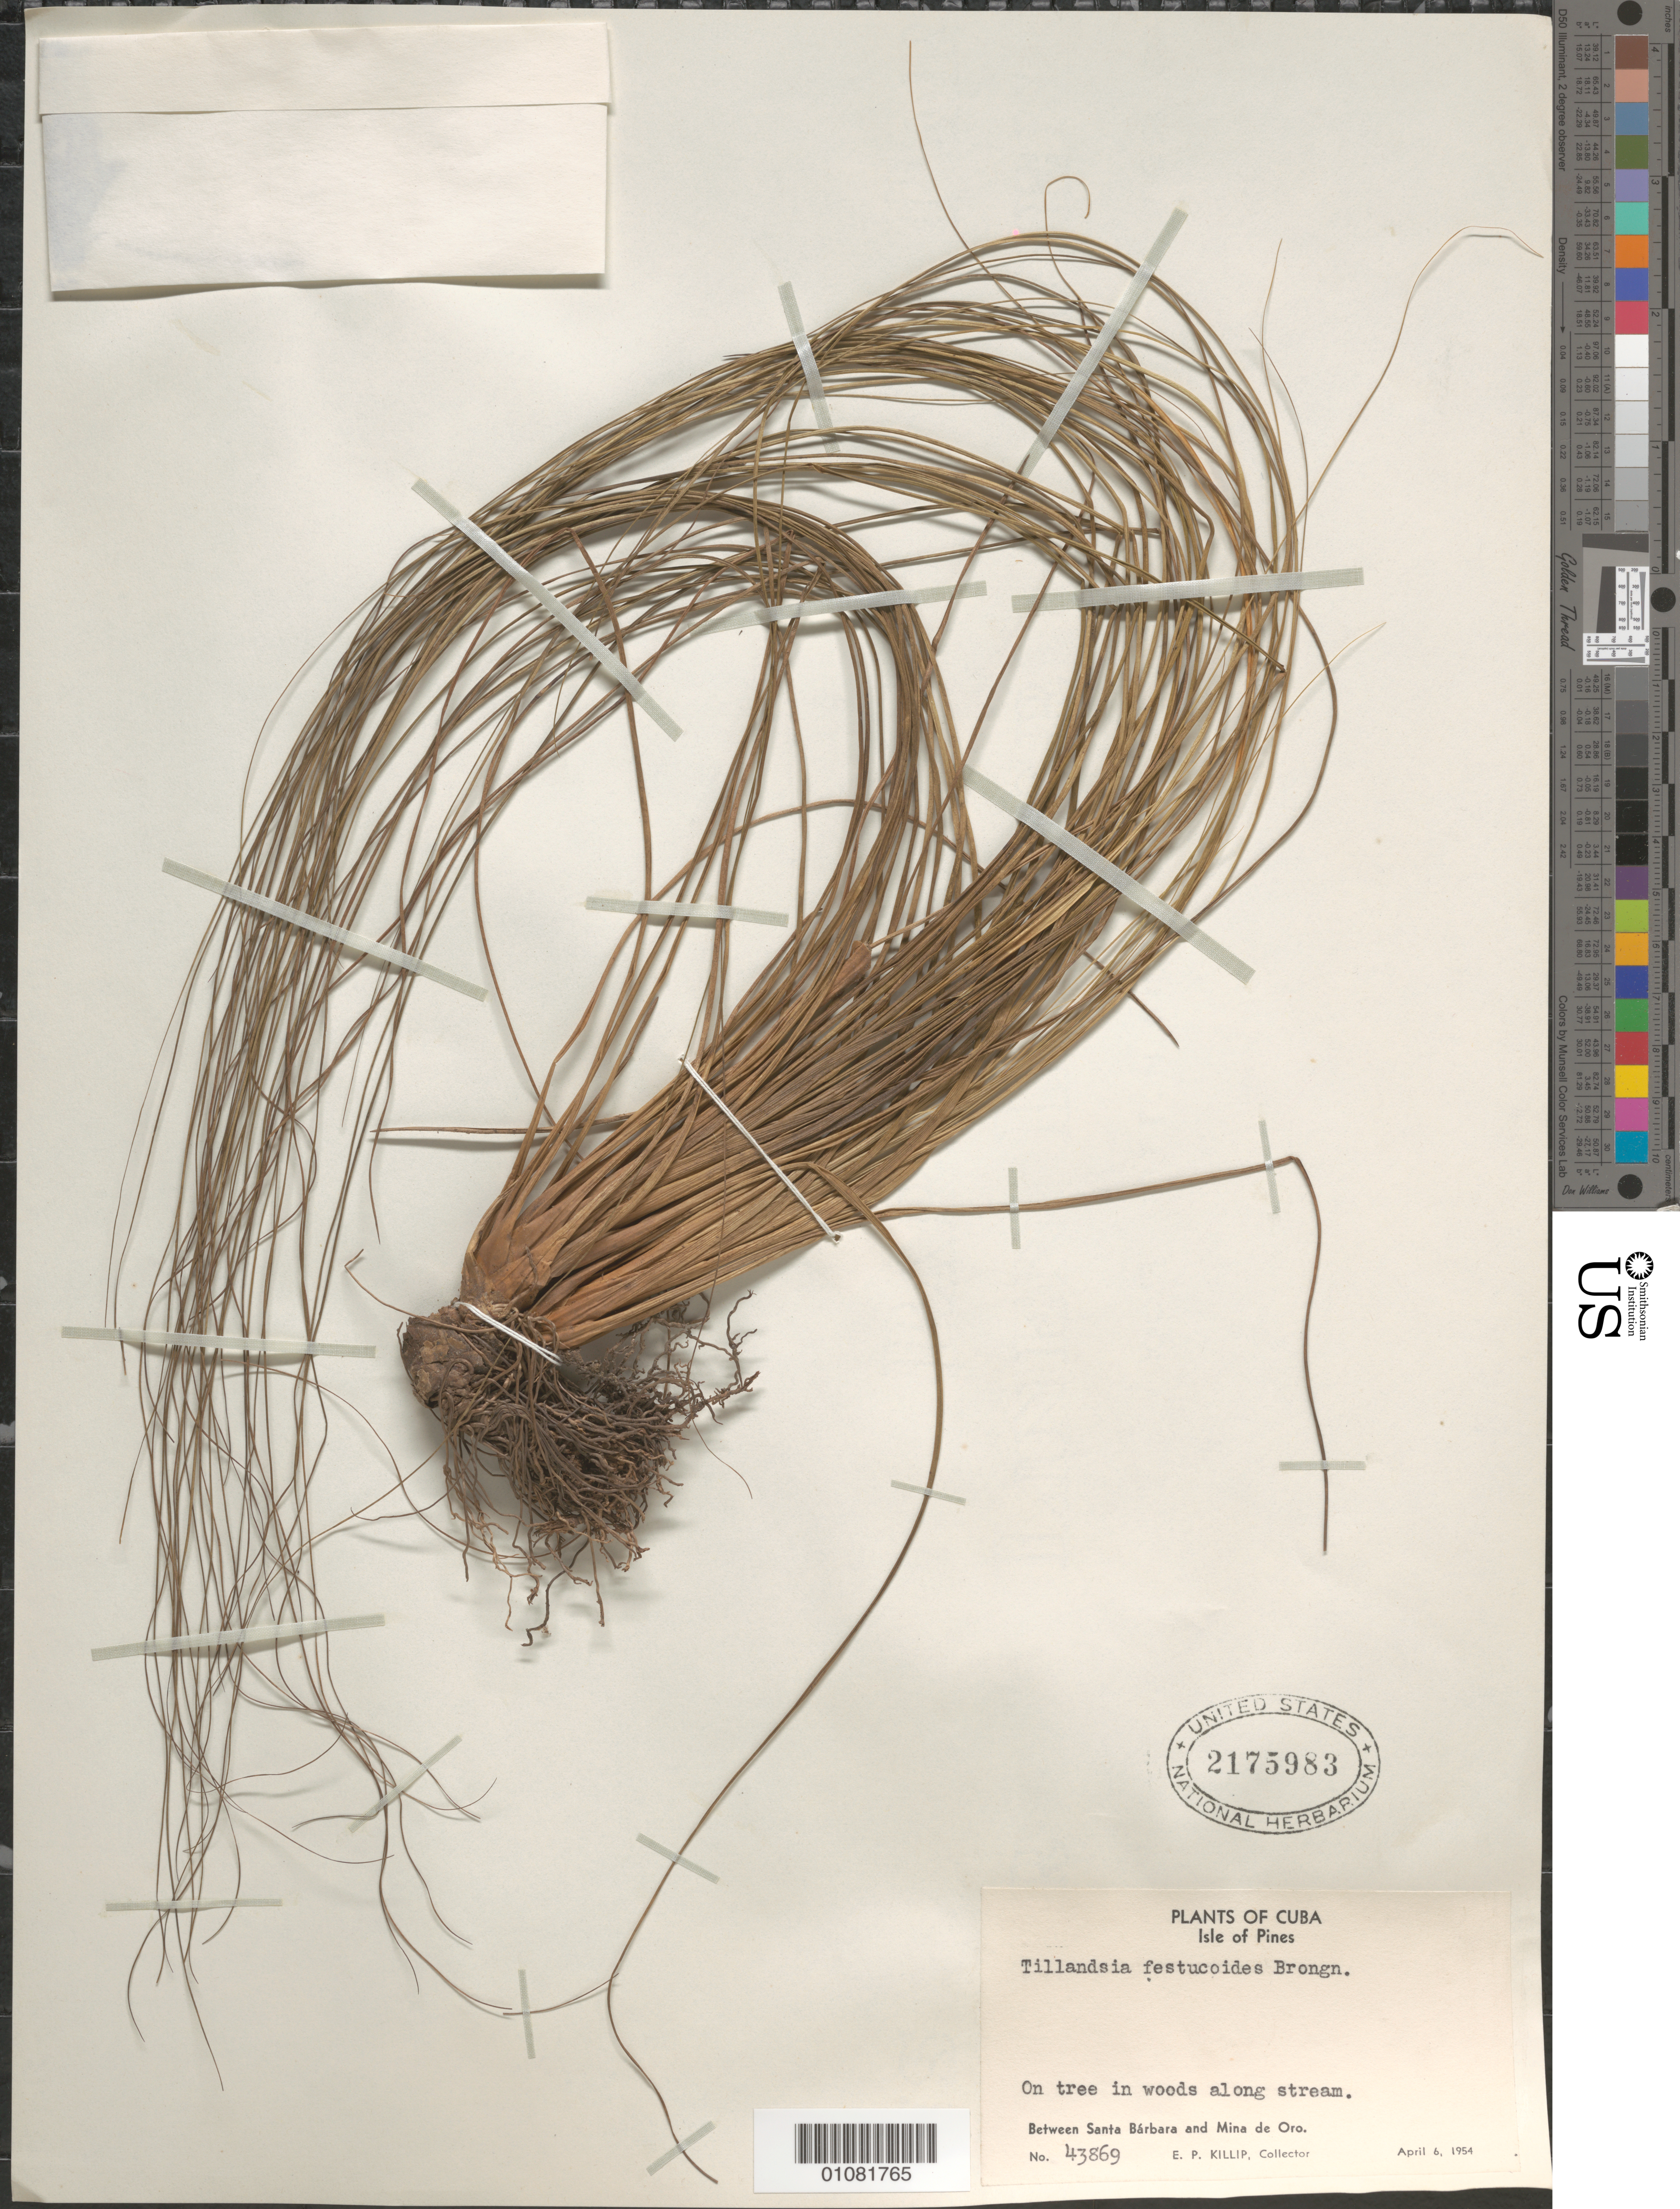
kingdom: Plantae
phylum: Tracheophyta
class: Liliopsida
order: Poales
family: Bromeliaceae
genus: Tillandsia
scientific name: Tillandsia festucoides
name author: Brongn. ex Mez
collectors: E. P. Killip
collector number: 43869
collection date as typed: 06 Apr 1954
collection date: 1954-04-06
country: Cuba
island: Cuba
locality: Between Santa Bárbara and Mina de Oro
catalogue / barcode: US 2175983